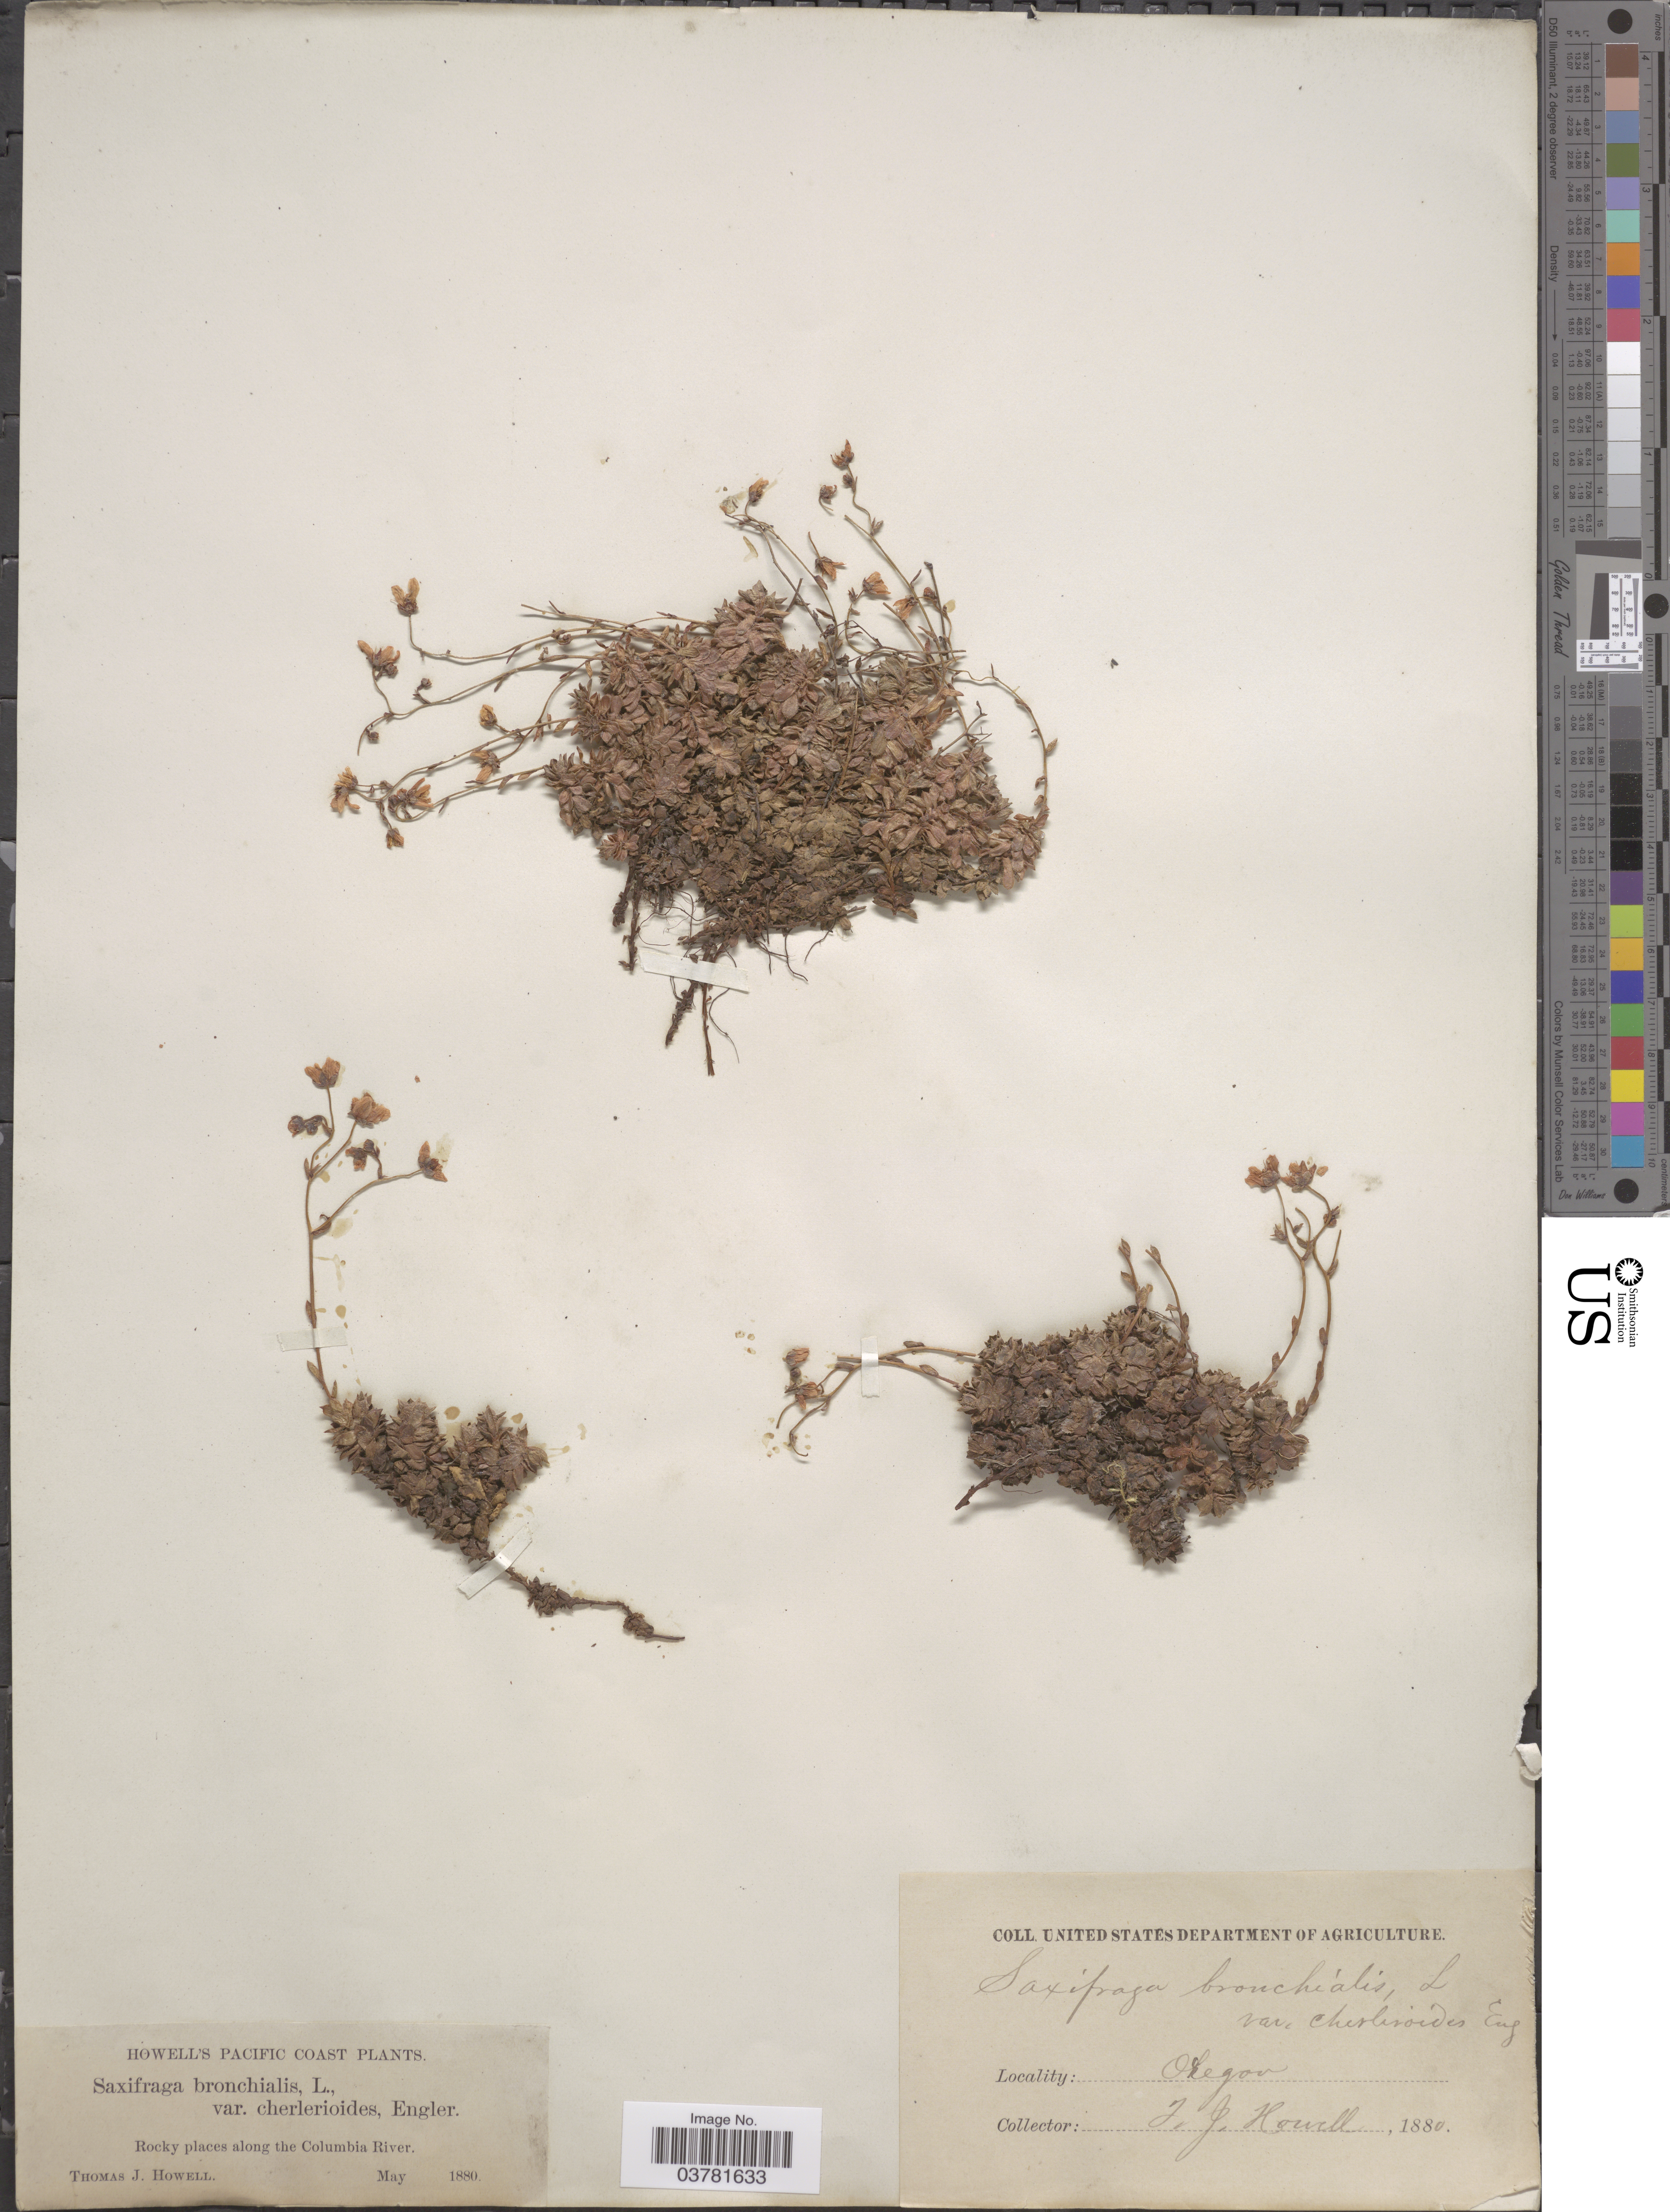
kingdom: Plantae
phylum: Tracheophyta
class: Magnoliopsida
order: Saxifragales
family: Saxifragaceae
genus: Saxifraga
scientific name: Saxifraga vespertina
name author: (Small) Fedde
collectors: T. J. Howell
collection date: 1880-05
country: United States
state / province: Oregon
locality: Pacific Coast. Rocky places along the Columbia River.